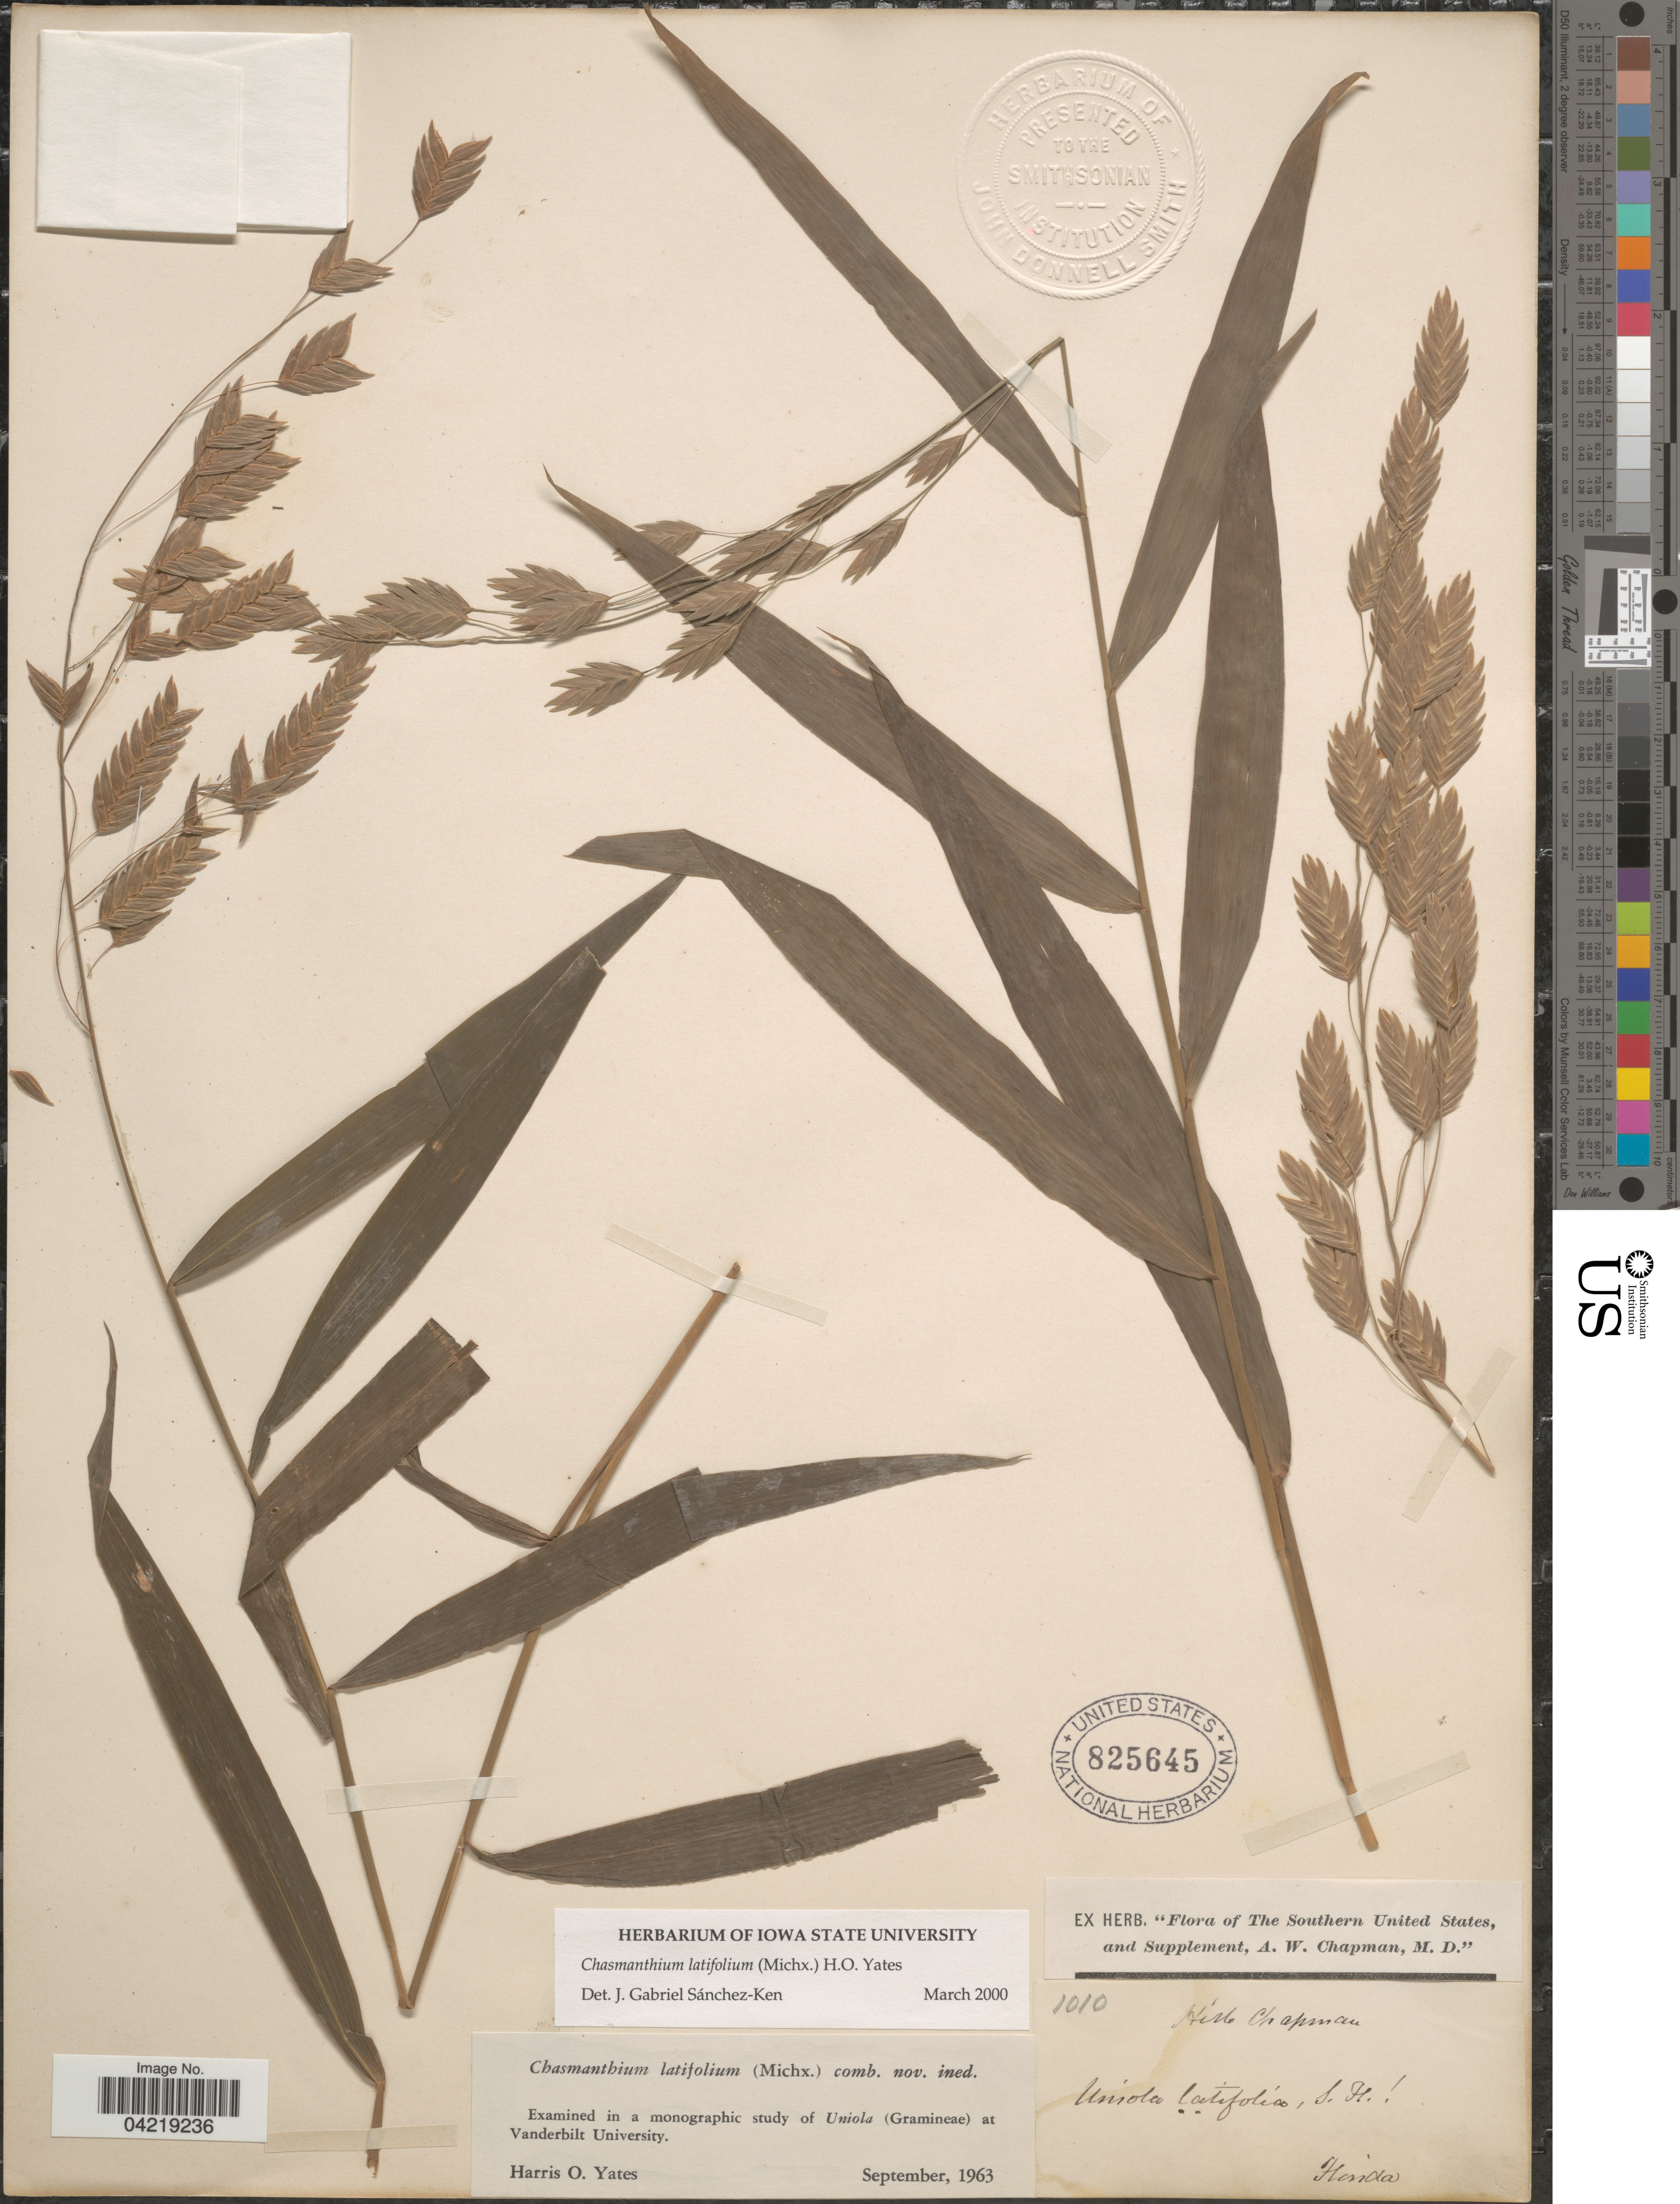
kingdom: Plantae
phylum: Tracheophyta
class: Liliopsida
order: Poales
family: Poaceae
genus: Chasmanthium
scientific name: Chasmanthium latifolium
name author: (Michx.) H.O. Yates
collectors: ex herb. Chapman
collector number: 1010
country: United States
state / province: Florida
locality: The Southern United States, and Supplement.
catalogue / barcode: US 825645